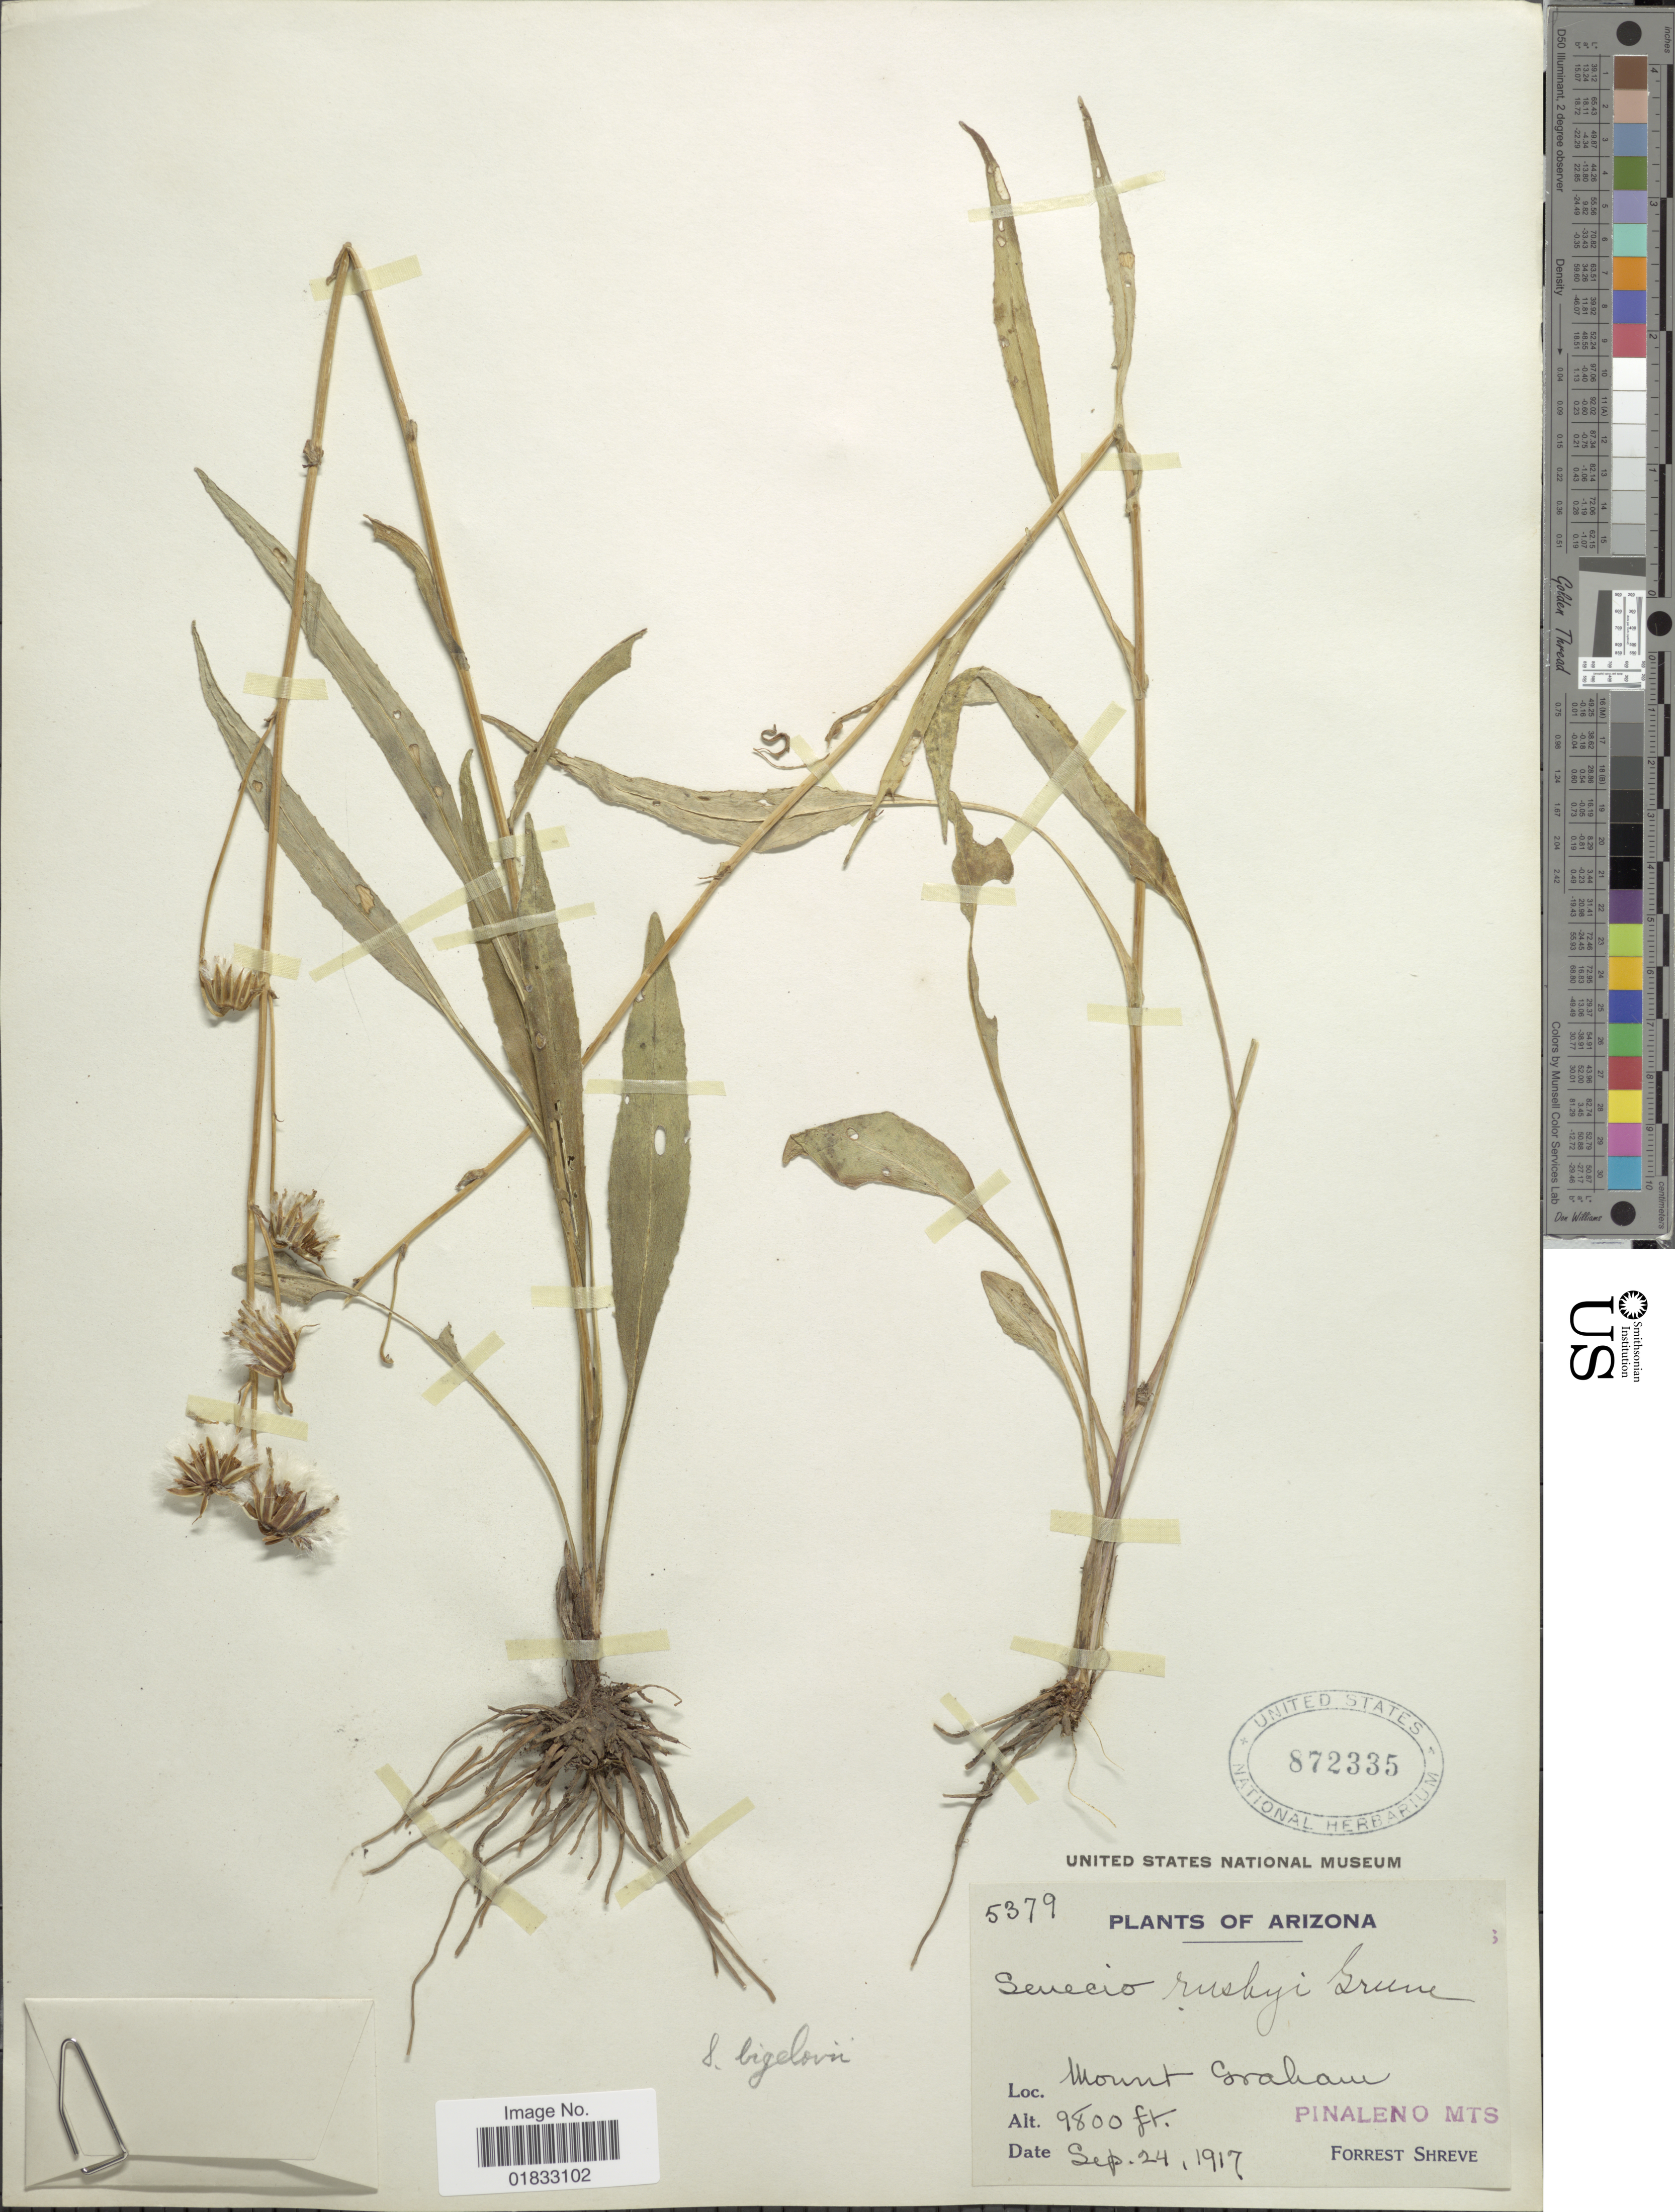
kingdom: Plantae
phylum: Tracheophyta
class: Magnoliopsida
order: Asterales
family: Asteraceae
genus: Senecio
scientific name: Senecio bigelovii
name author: A. Gray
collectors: F. Shreve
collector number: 5379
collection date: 1917-09-24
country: United States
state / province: Arizona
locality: Mount Graham, Pinaleno Mts.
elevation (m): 2987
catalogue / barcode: US 872335